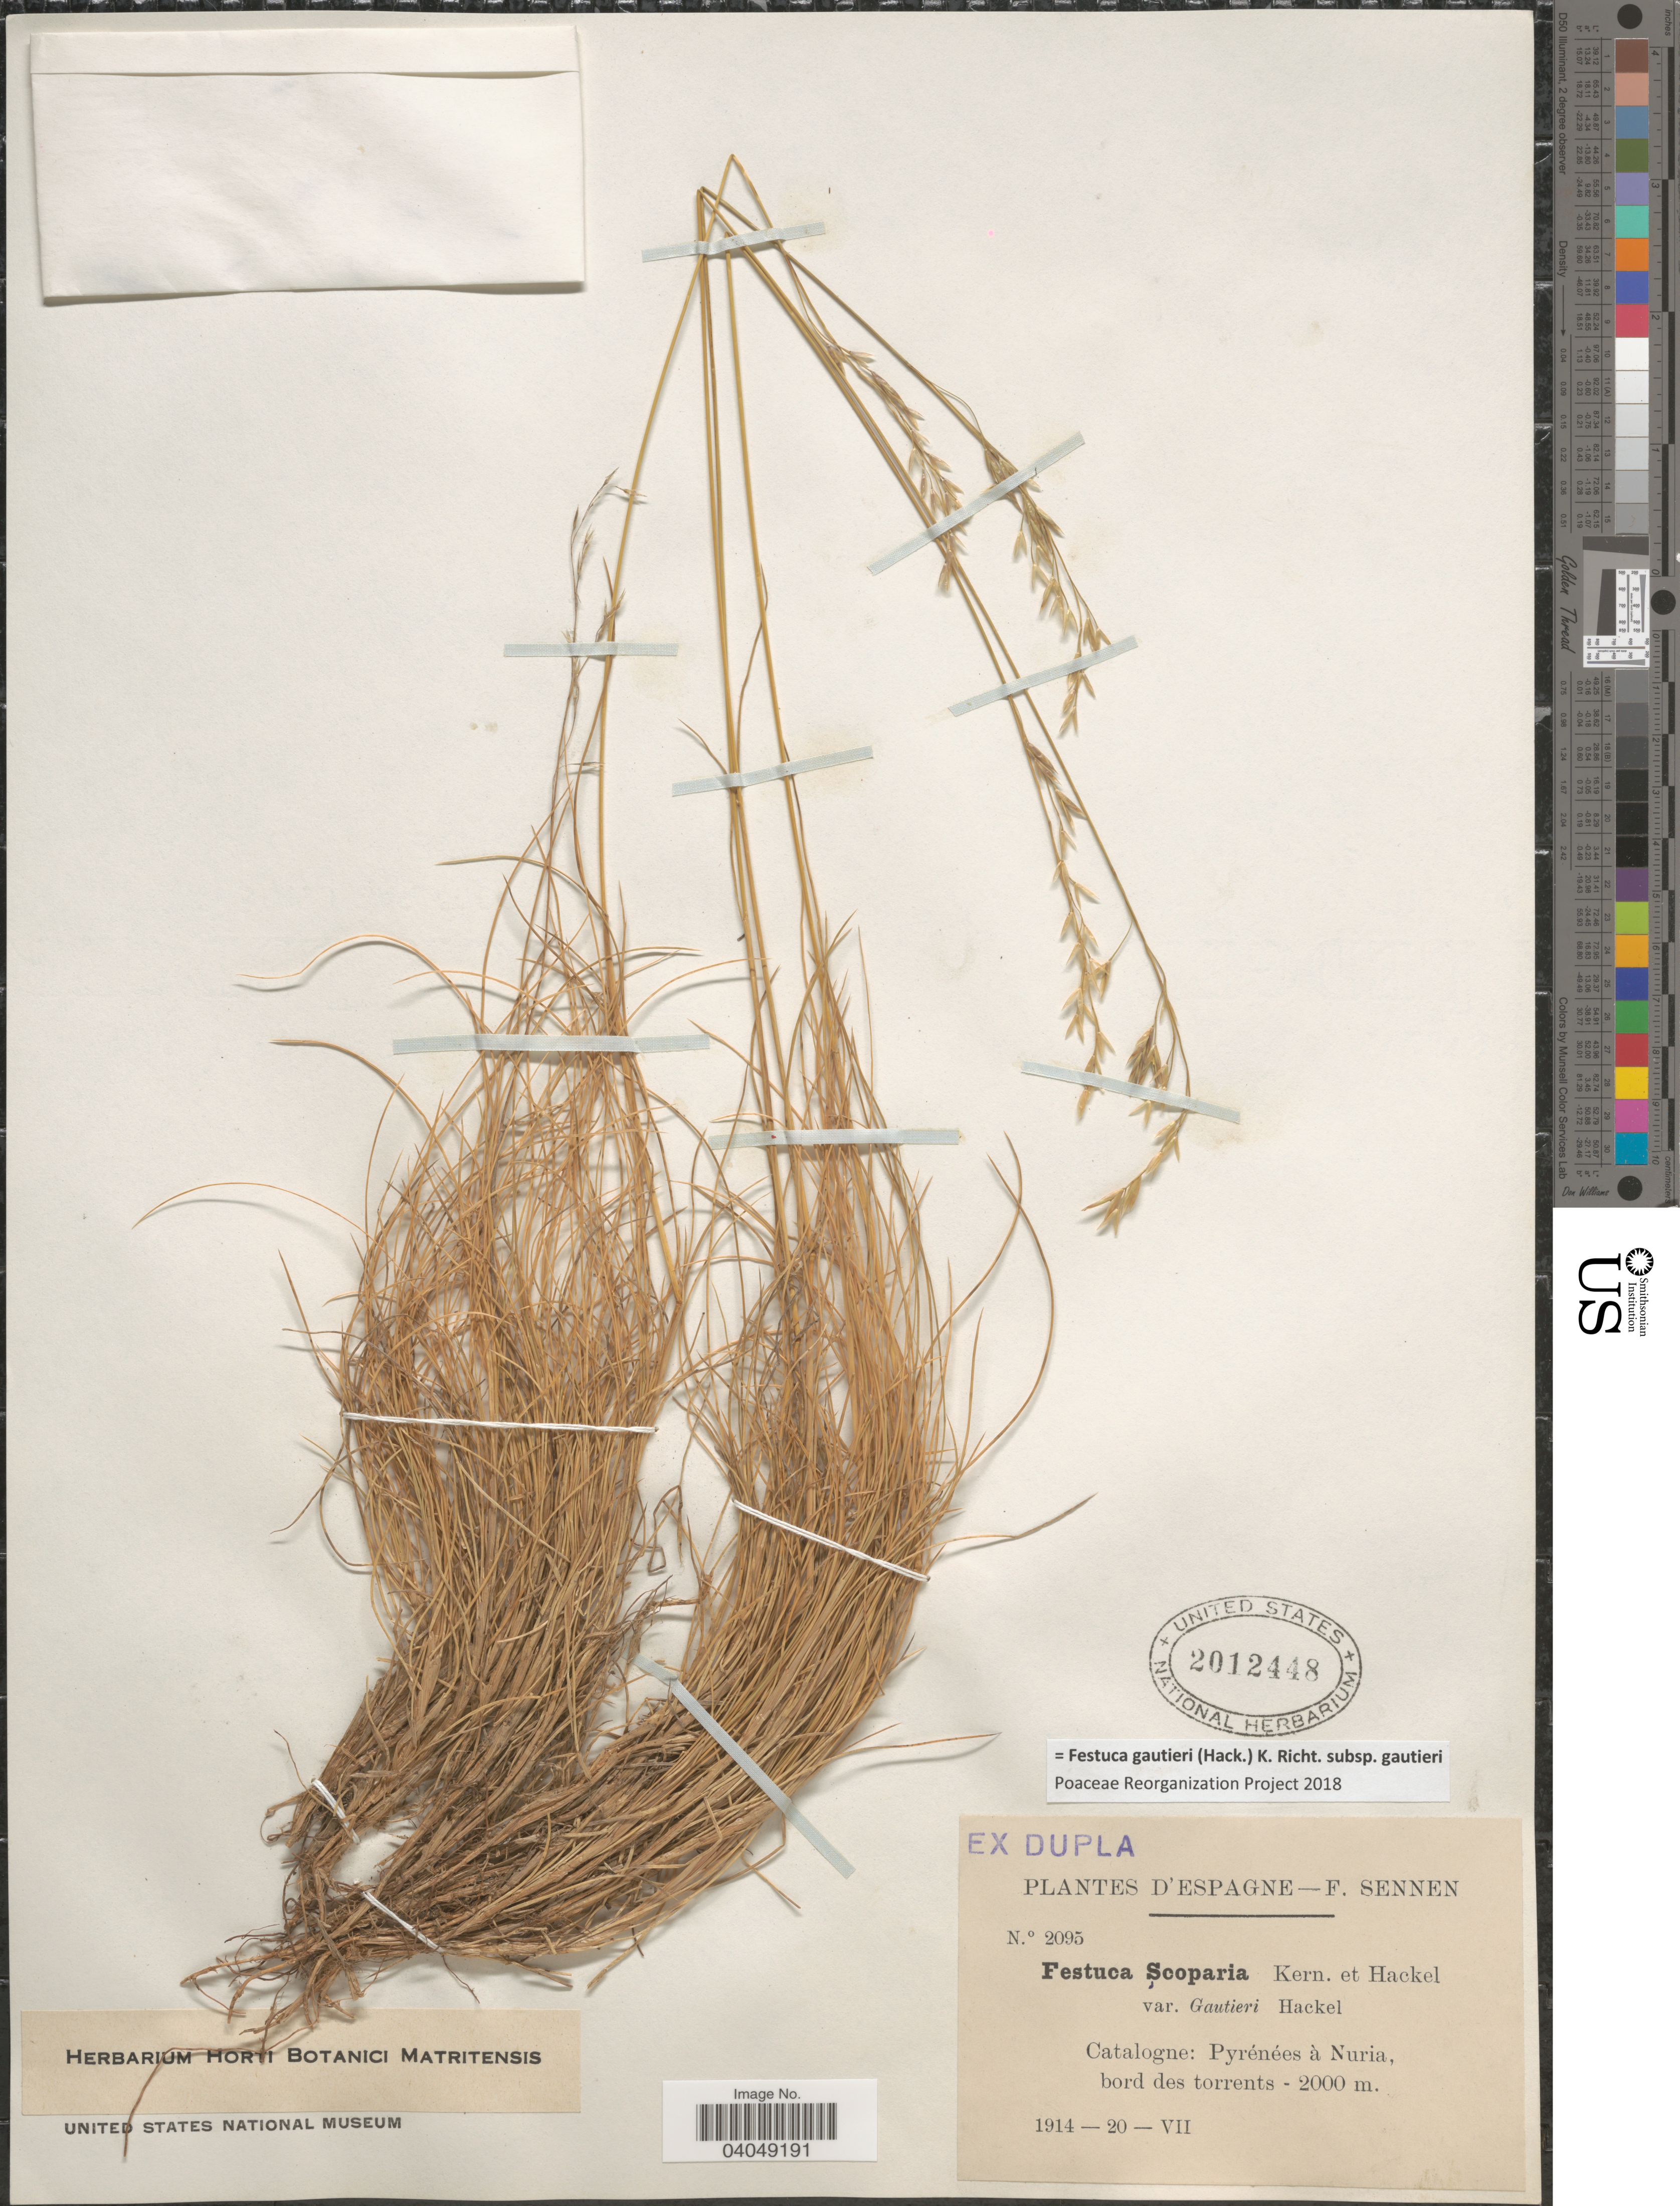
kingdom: Plantae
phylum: Tracheophyta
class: Liliopsida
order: Poales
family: Poaceae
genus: Festuca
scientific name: Festuca gautieri subsp. gautieri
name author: (Hack.) K. Richt.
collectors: E. Sennen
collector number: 2095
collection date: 1914-07-20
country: Spain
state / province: Catalunya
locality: D'Espagne. Catalogne: Pyrénées à Nuria.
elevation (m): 2000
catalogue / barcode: US 2012448